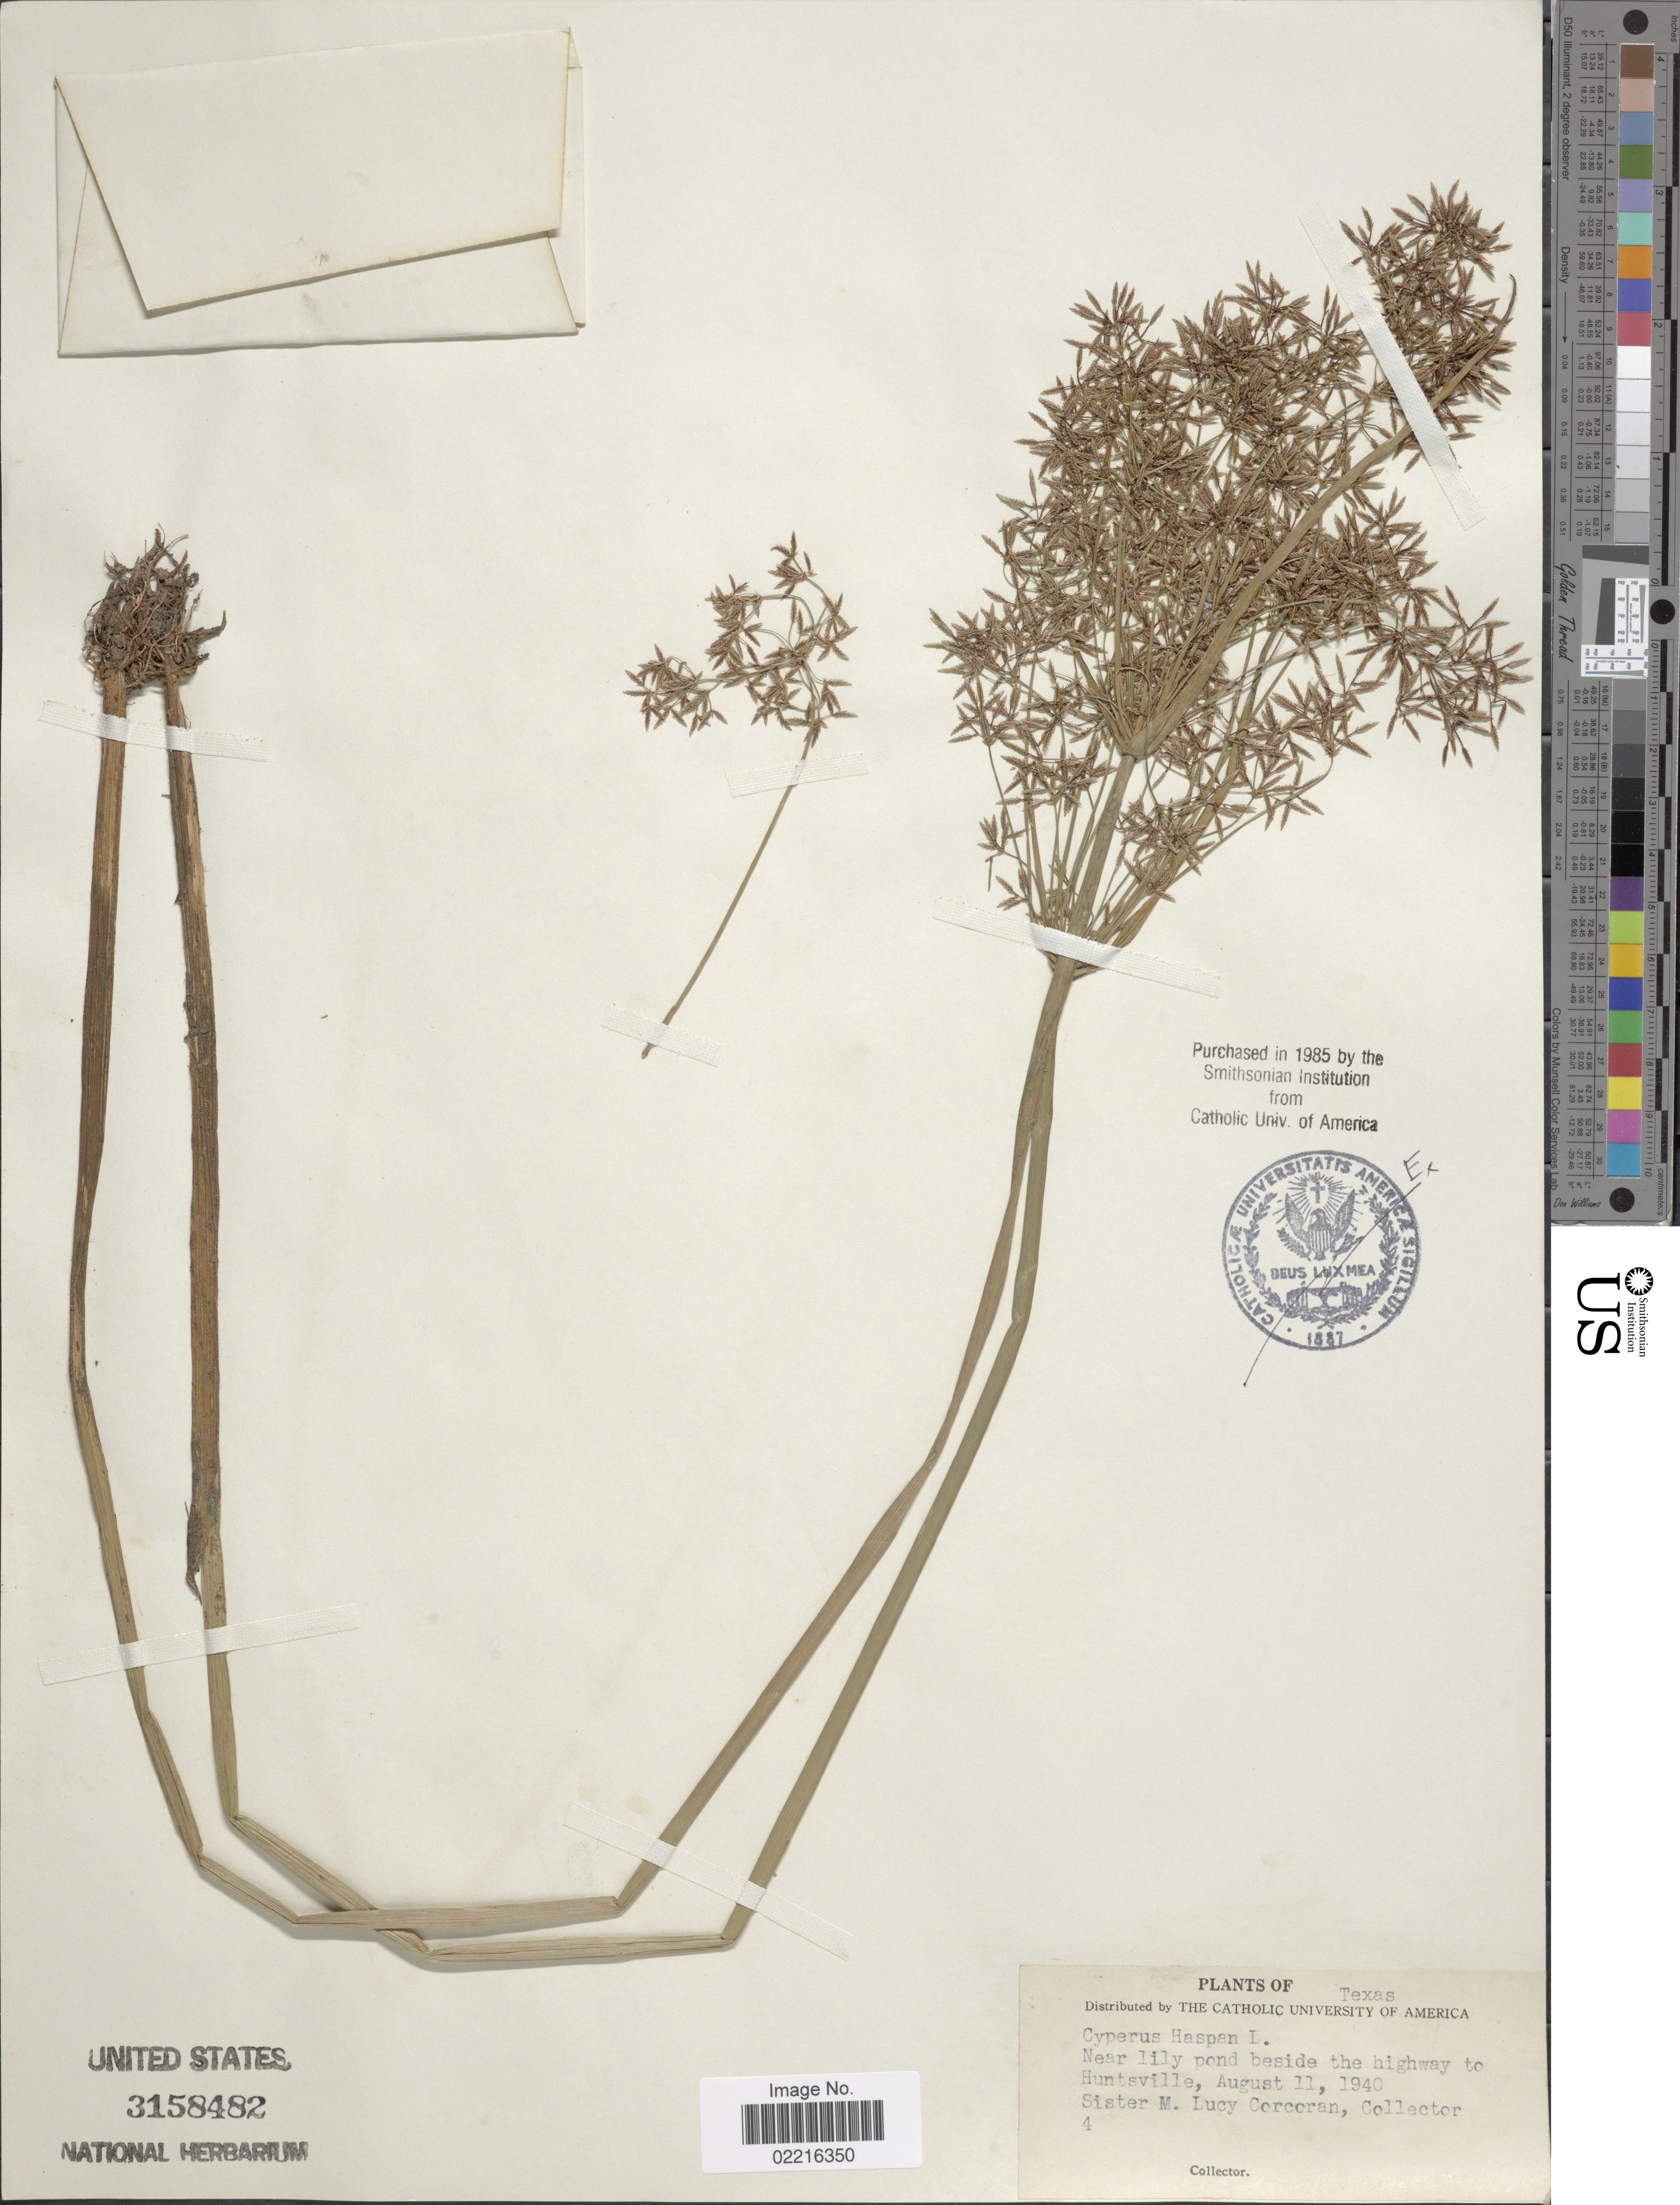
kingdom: Plantae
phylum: Tracheophyta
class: Liliopsida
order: Poales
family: Cyperaceae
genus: Cyperus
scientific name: Cyperus haspan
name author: L.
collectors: M. Corcoran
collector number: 4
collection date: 1940-08-11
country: United States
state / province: Texas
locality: Near lily pond beside the highway to Huntsville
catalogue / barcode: US 3158482